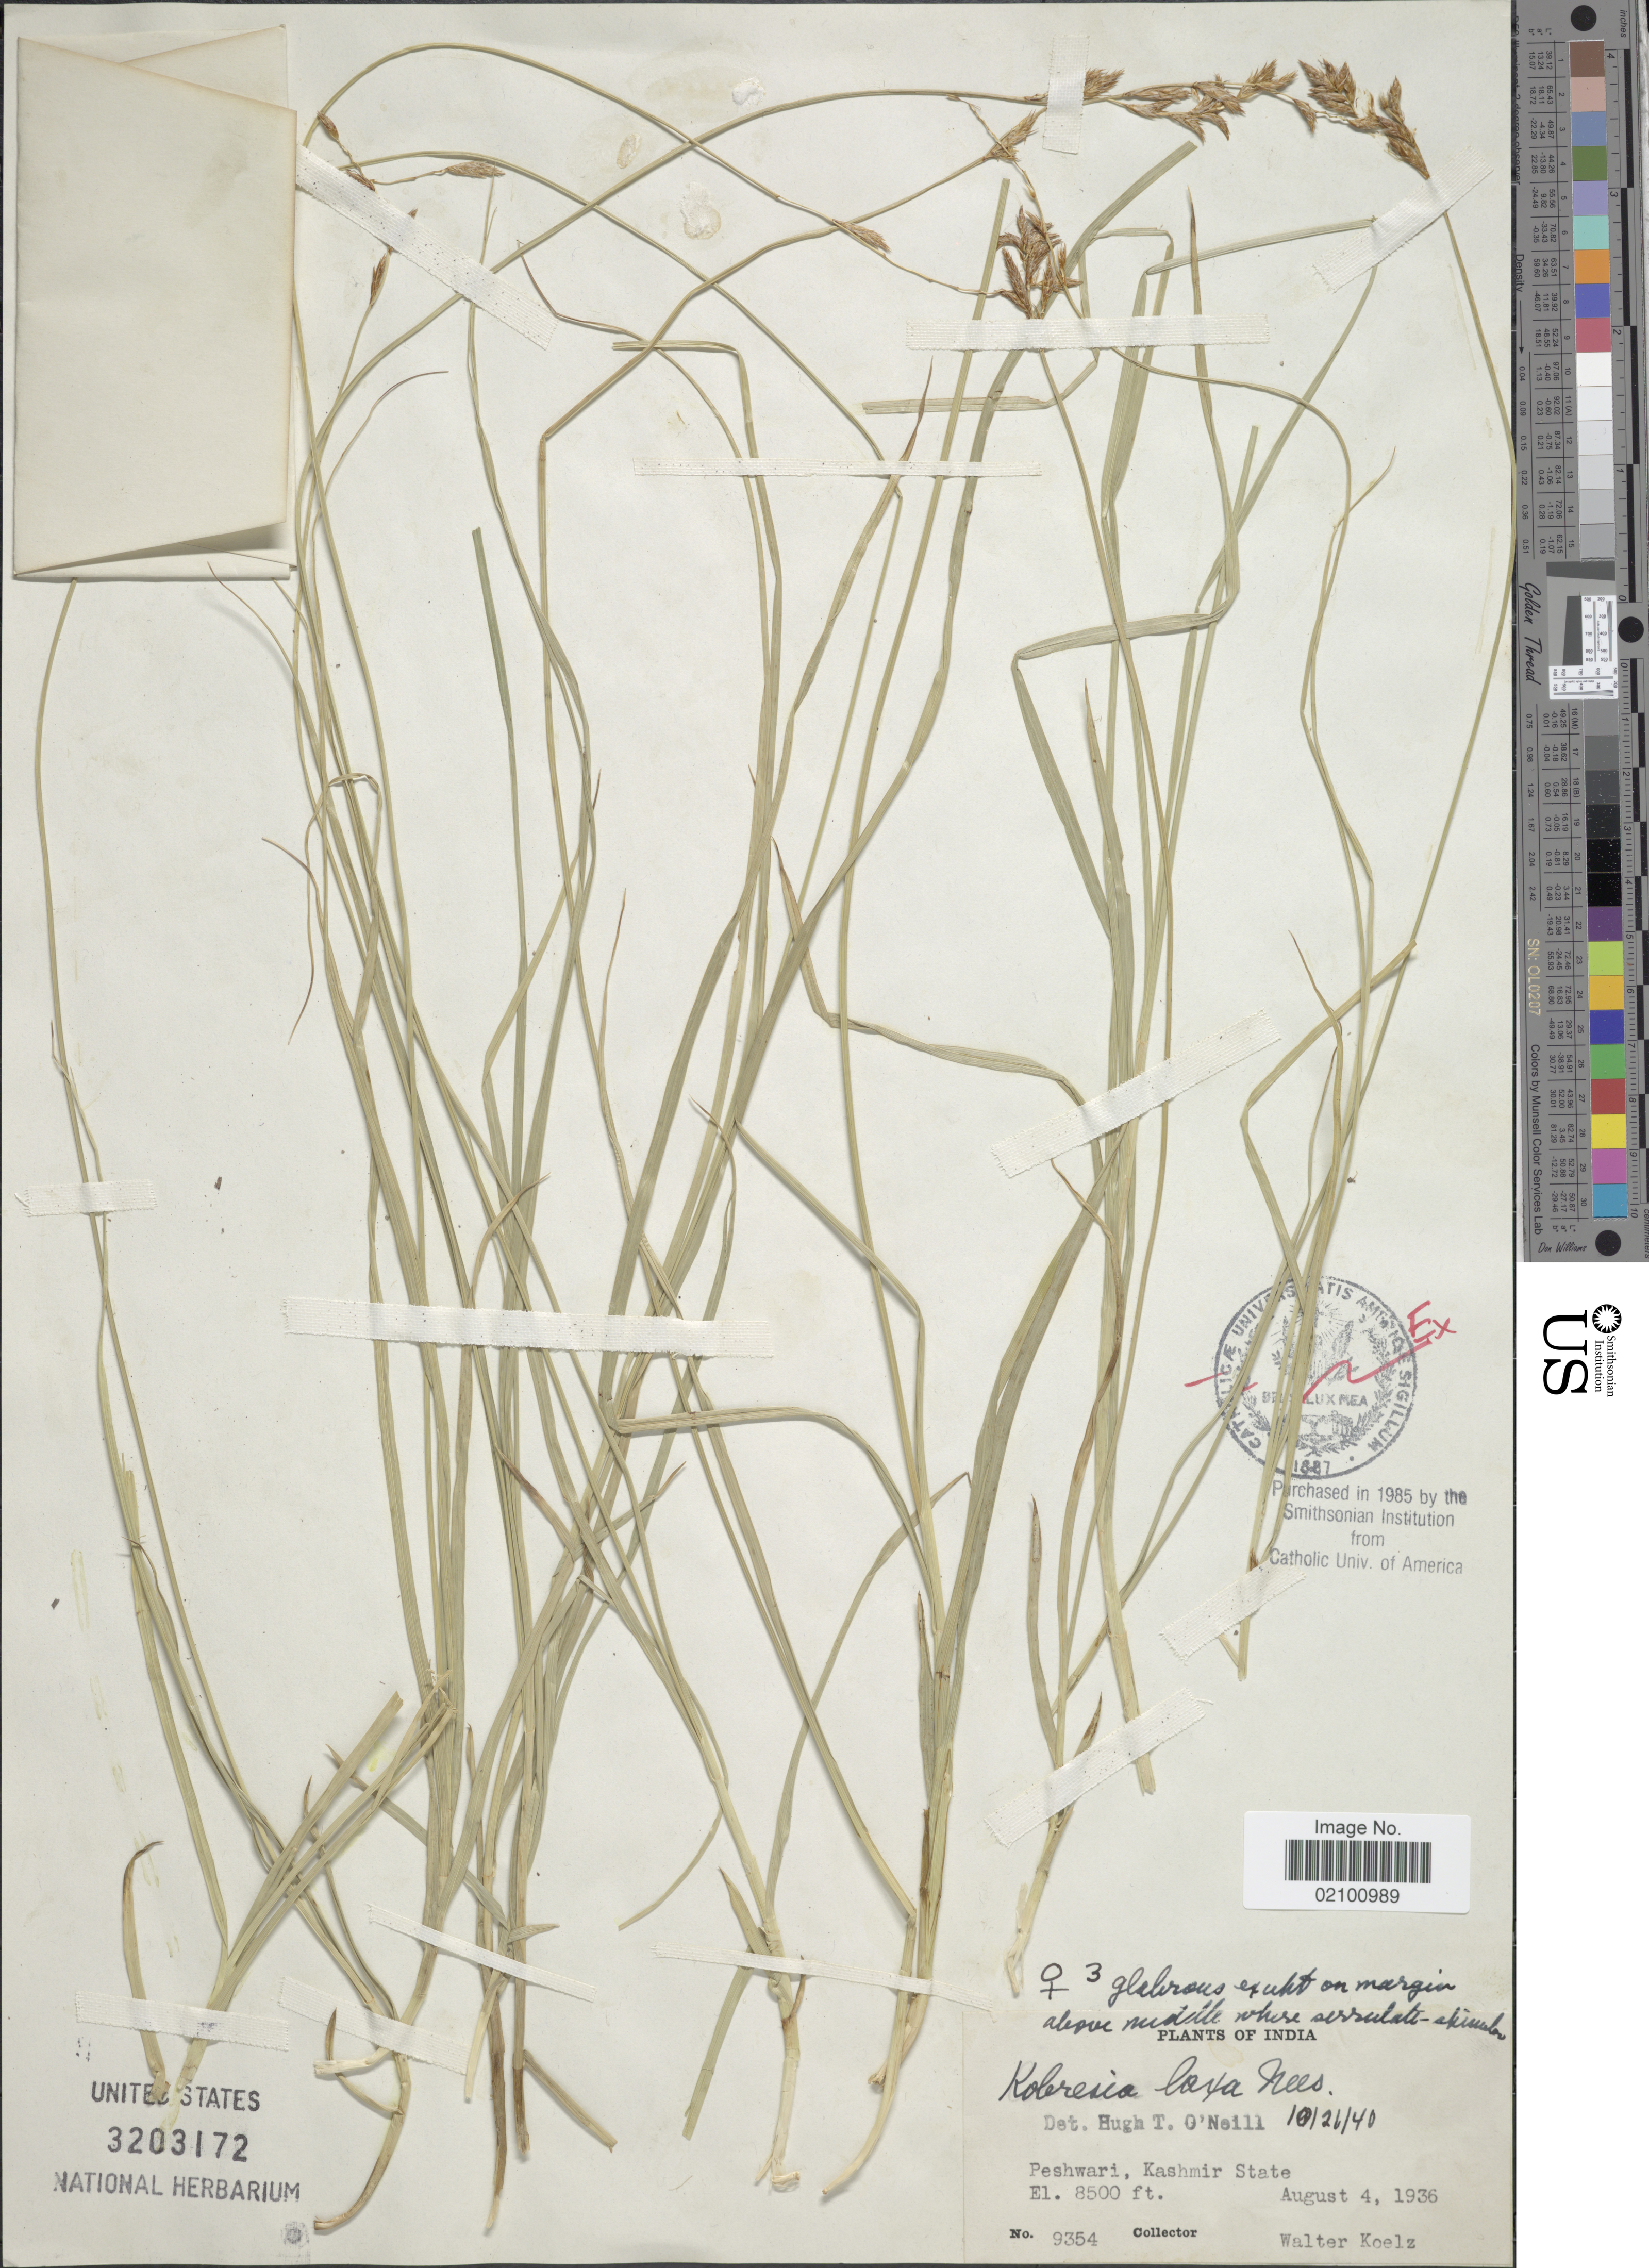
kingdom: Plantae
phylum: Tracheophyta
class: Liliopsida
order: Poales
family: Cyperaceae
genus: Carex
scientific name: Carex pseudolaxa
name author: (C.B. Clarke) O. Yano & S.R. Zhang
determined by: Strong, M. T., (US), Smithsonian Institution - National Museum of Natural History (UNITED STATES)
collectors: W. N. Koelz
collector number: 9354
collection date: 1936-08-04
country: India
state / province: Jammu and Kashmir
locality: Peshwari, Kashmir State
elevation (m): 2591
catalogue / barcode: US 3203172